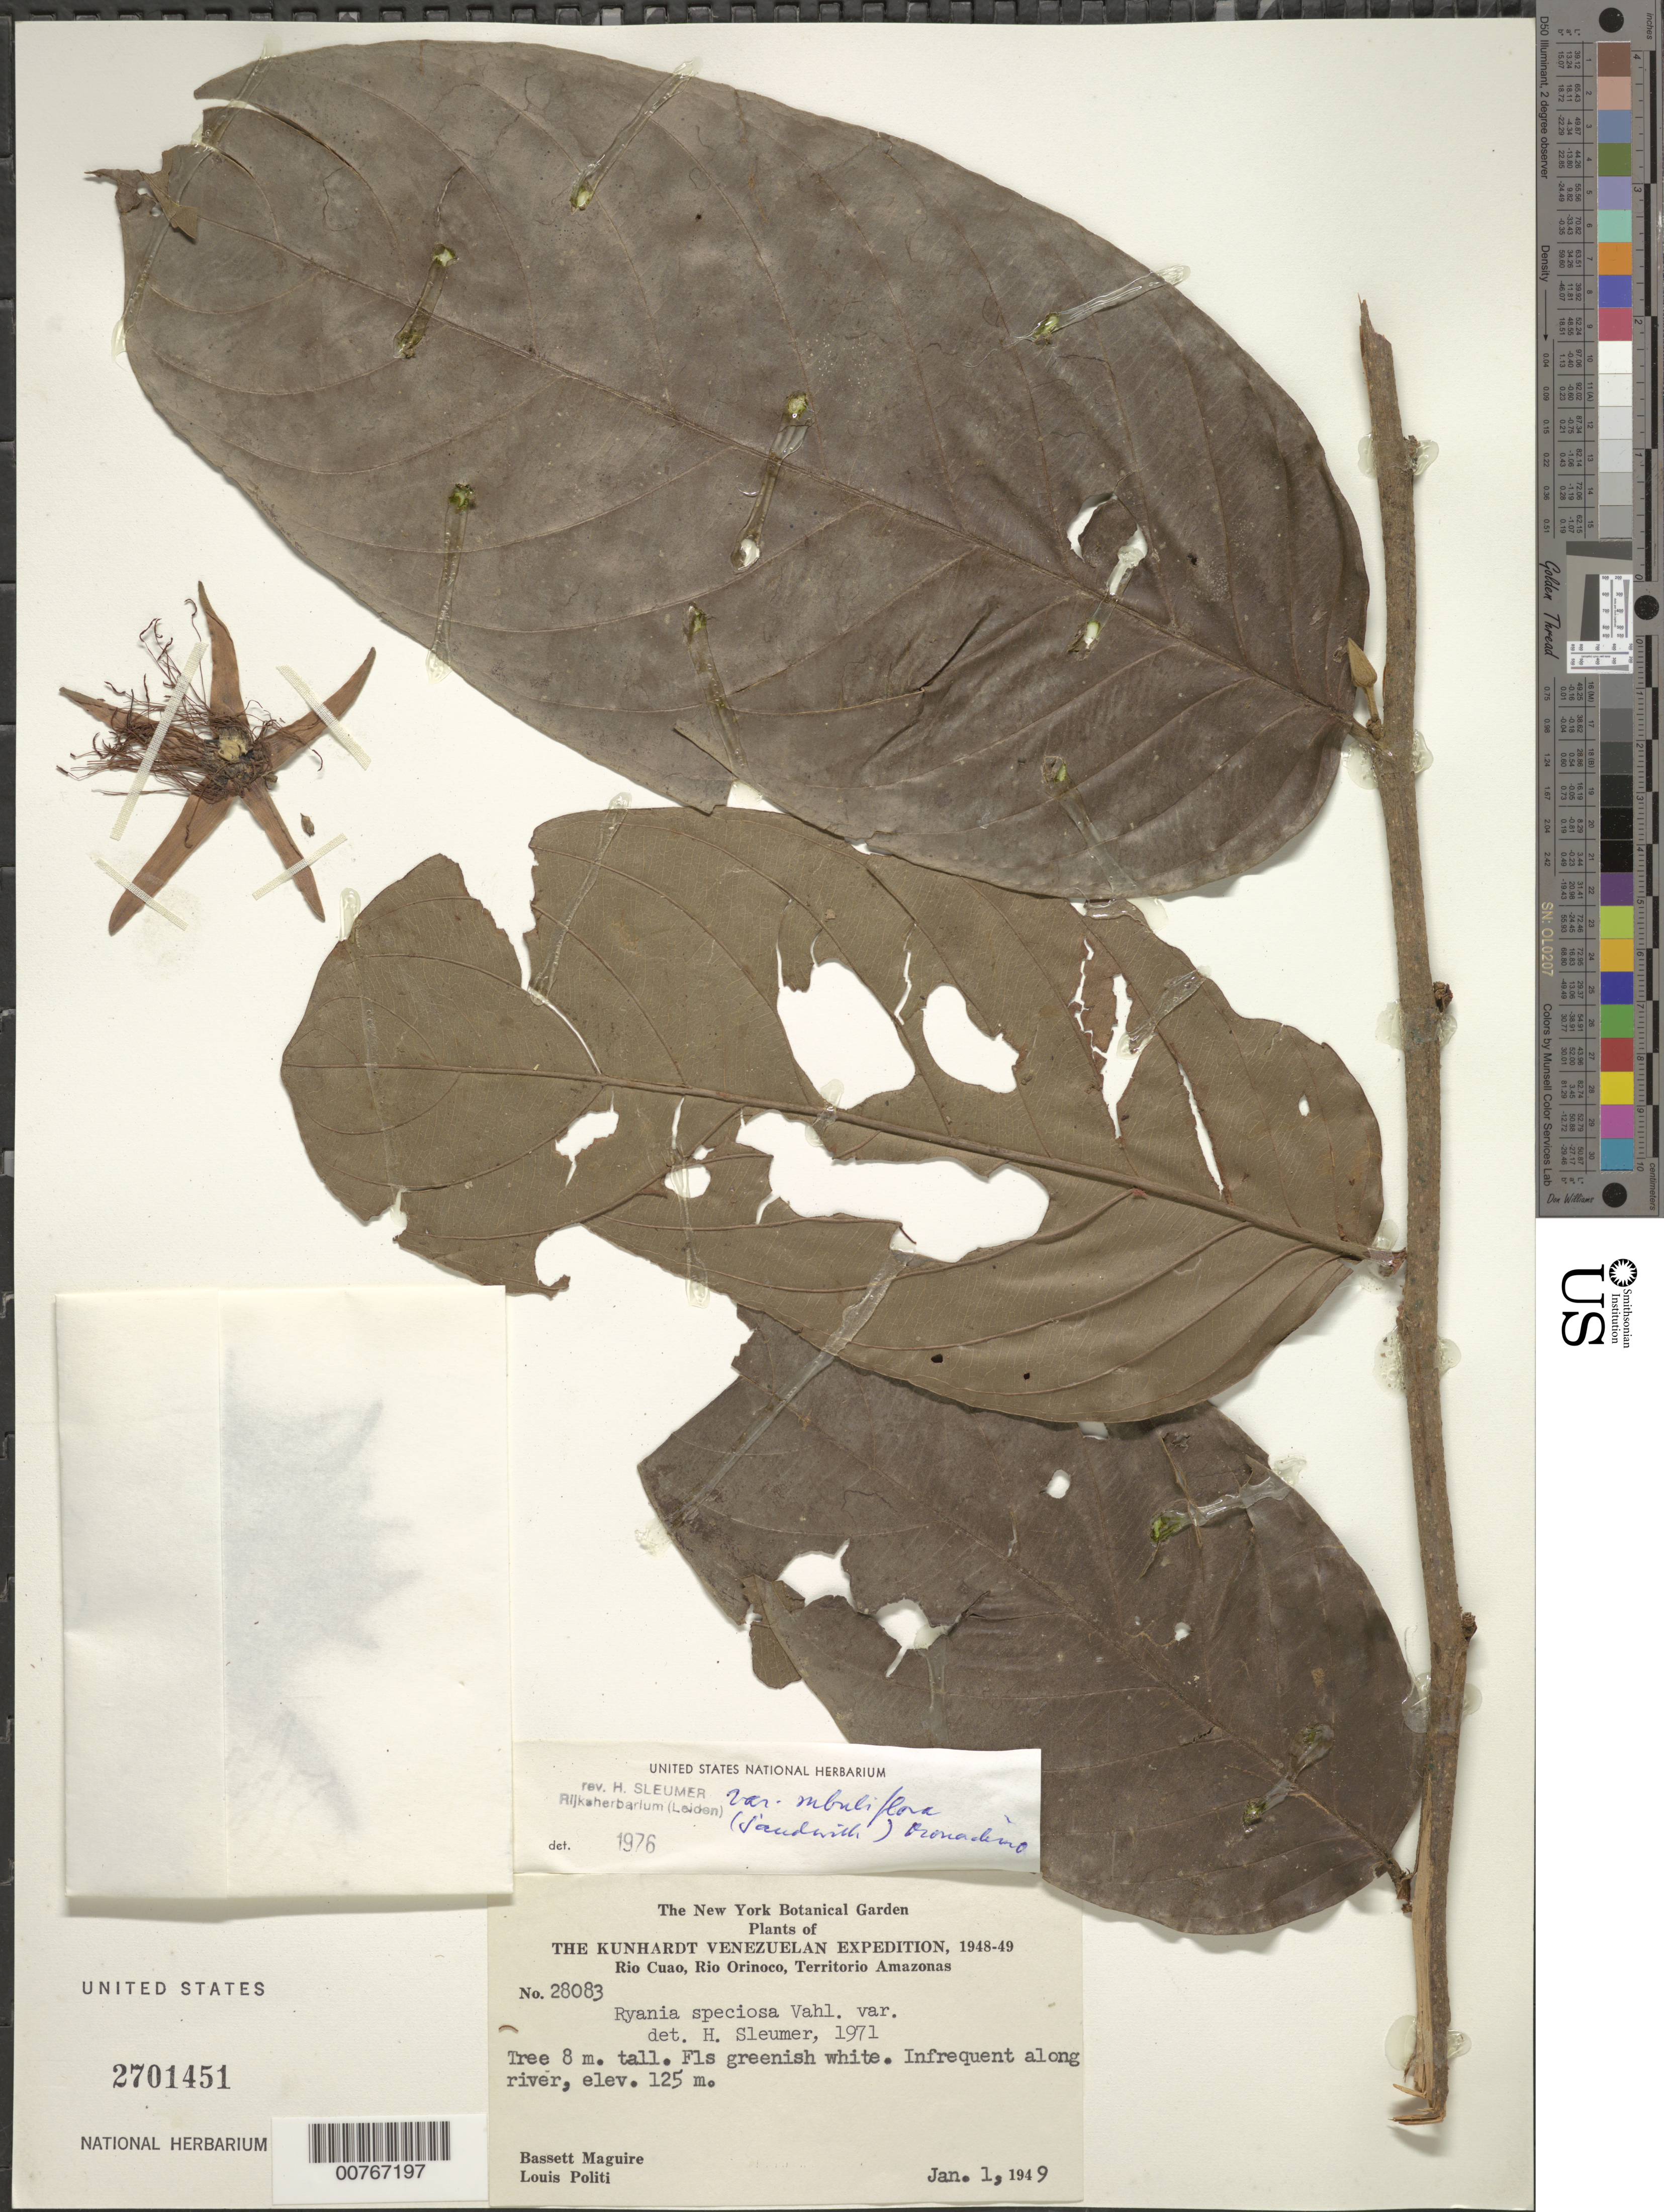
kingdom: Plantae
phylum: Tracheophyta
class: Magnoliopsida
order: Malpighiales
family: Salicaceae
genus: Ryania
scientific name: Ryania speciosa var. subuliflora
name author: (Sandwith) Monach.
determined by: Sleumer, H. O.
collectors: B. Maguire & L. Politi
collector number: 28083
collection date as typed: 1-Jan-49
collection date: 1949-01-01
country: Venezuela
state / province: Amazonas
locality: Río Cuao, Río Orinoco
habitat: Along river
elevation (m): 125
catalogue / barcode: US 2701451